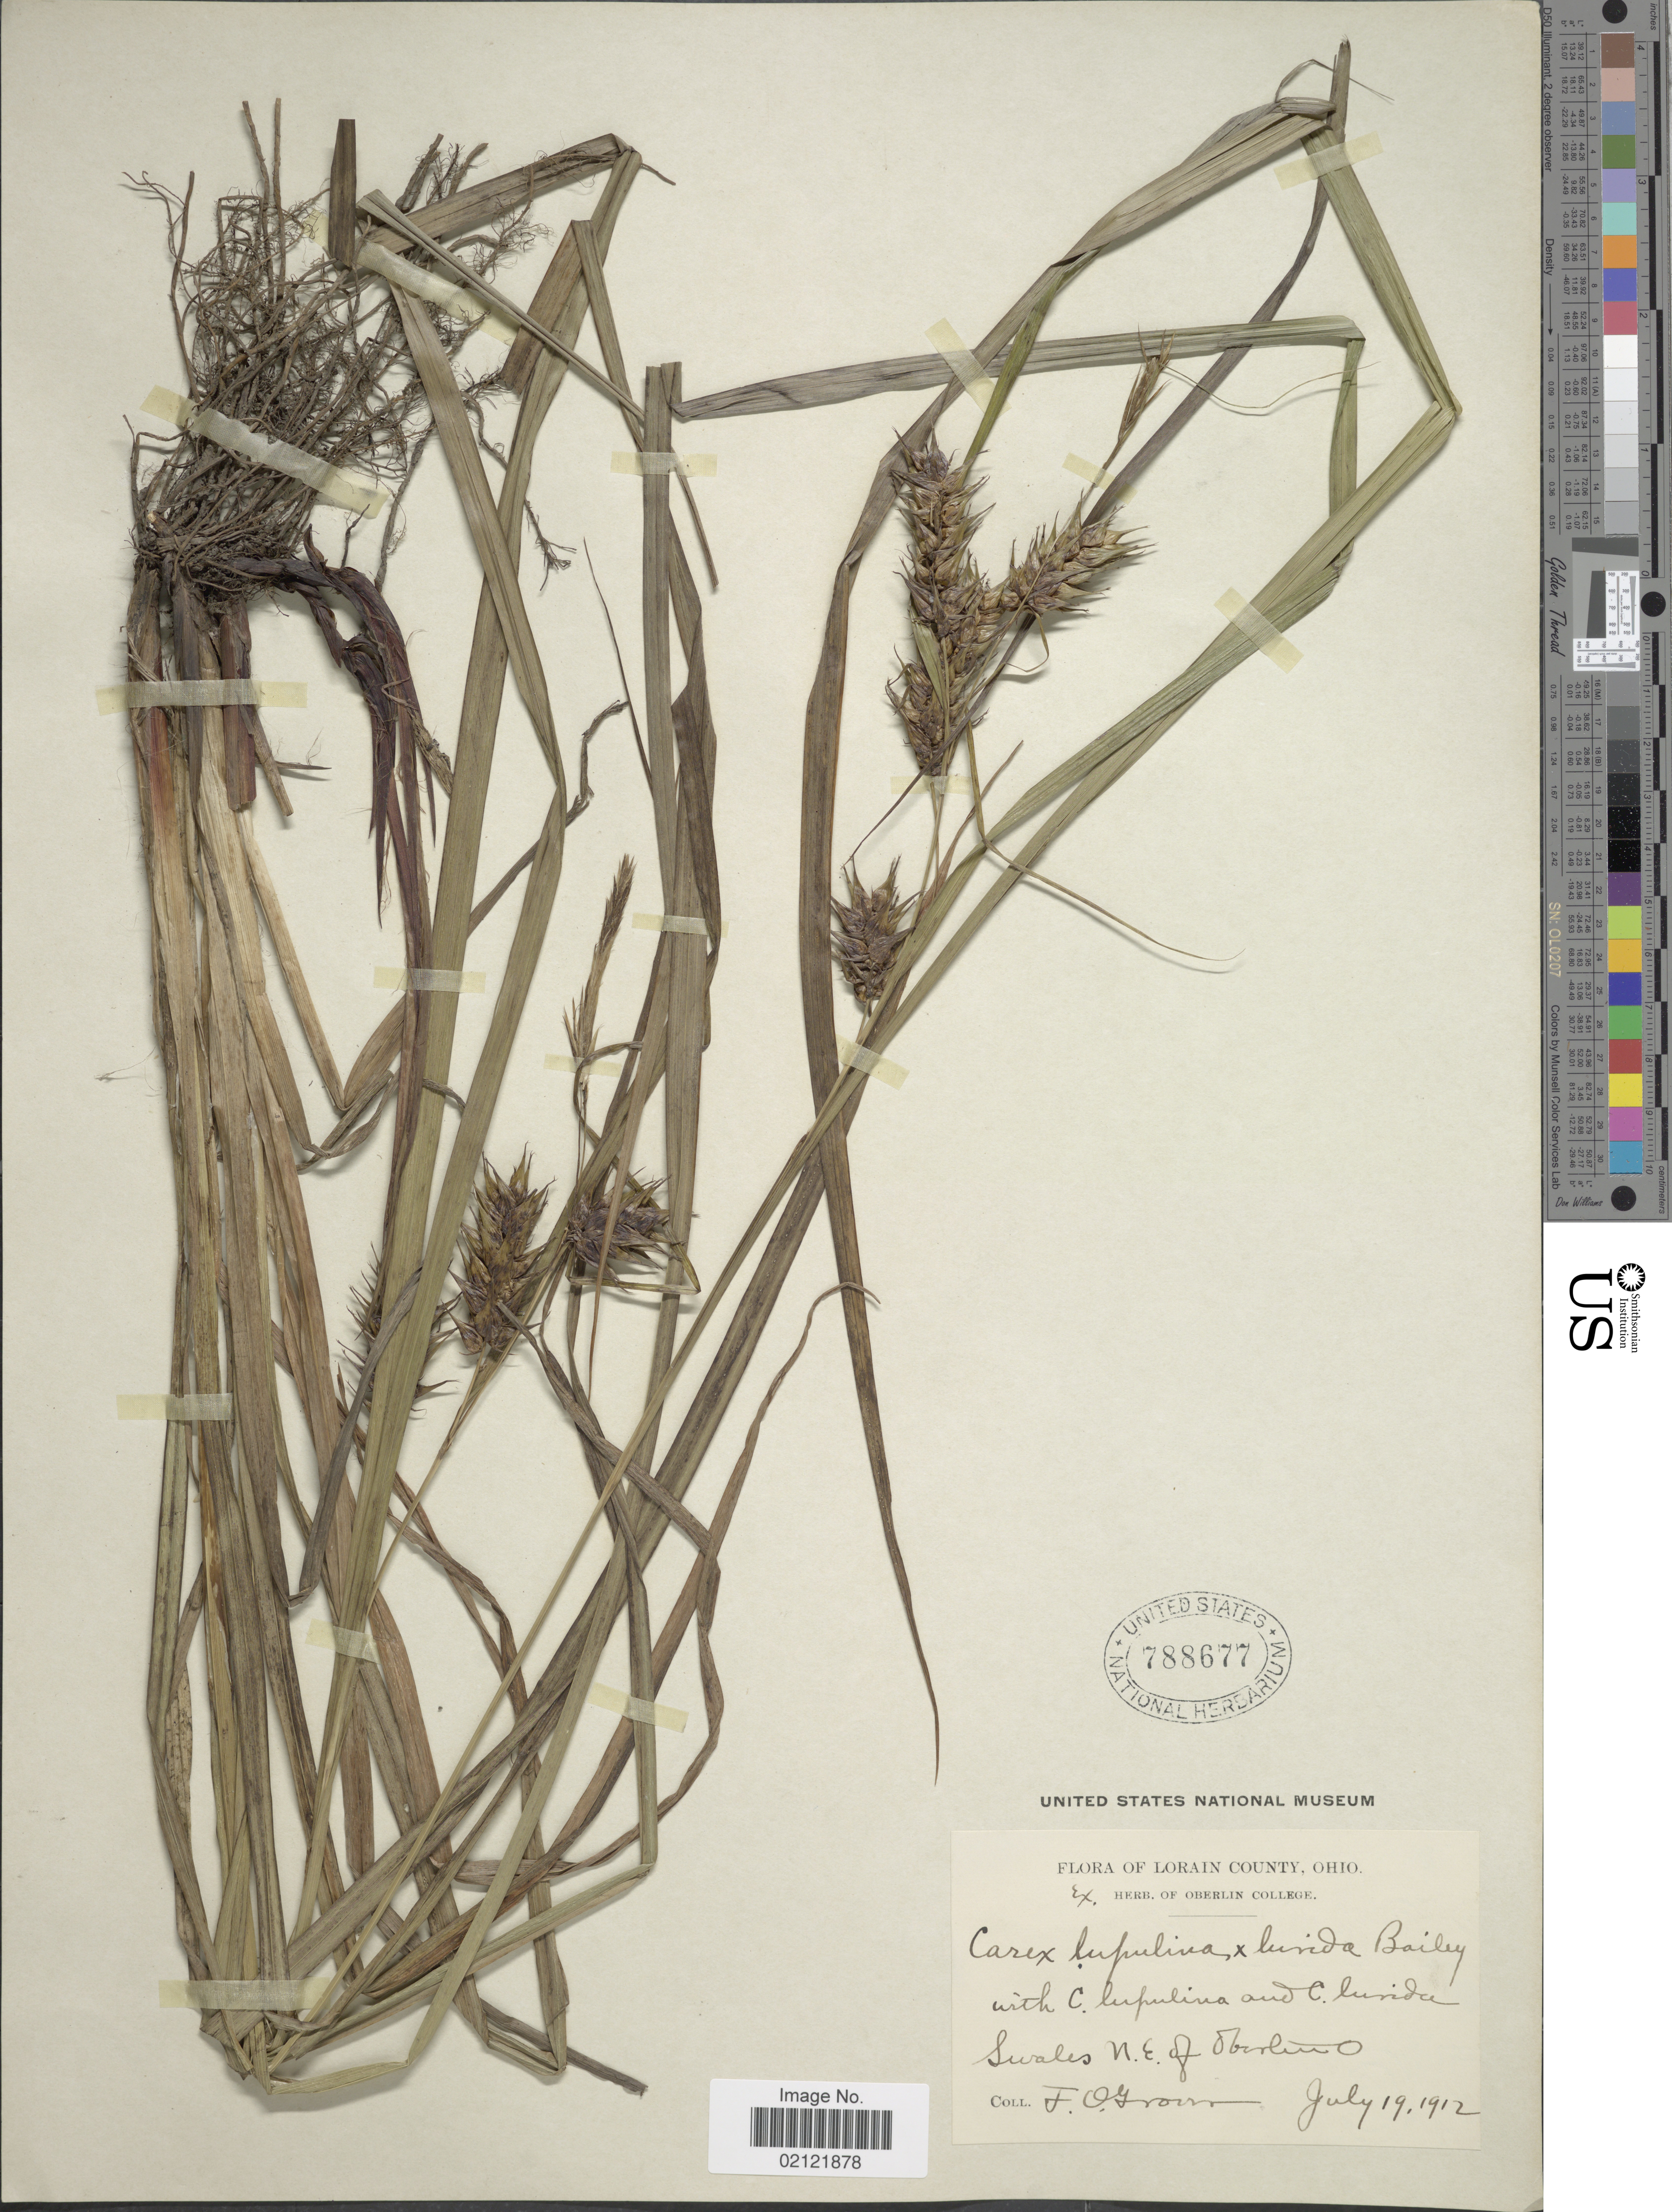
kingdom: Plantae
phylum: Tracheophyta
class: Liliopsida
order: Poales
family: Cyperaceae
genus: Carex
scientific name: Carex lupulina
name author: Muhl. ex Willd.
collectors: F. Grover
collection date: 1912-07-19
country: United States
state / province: Ohio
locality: Lorain County, Ohio. Swales N.E. of Oberlin O.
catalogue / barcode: US 788677